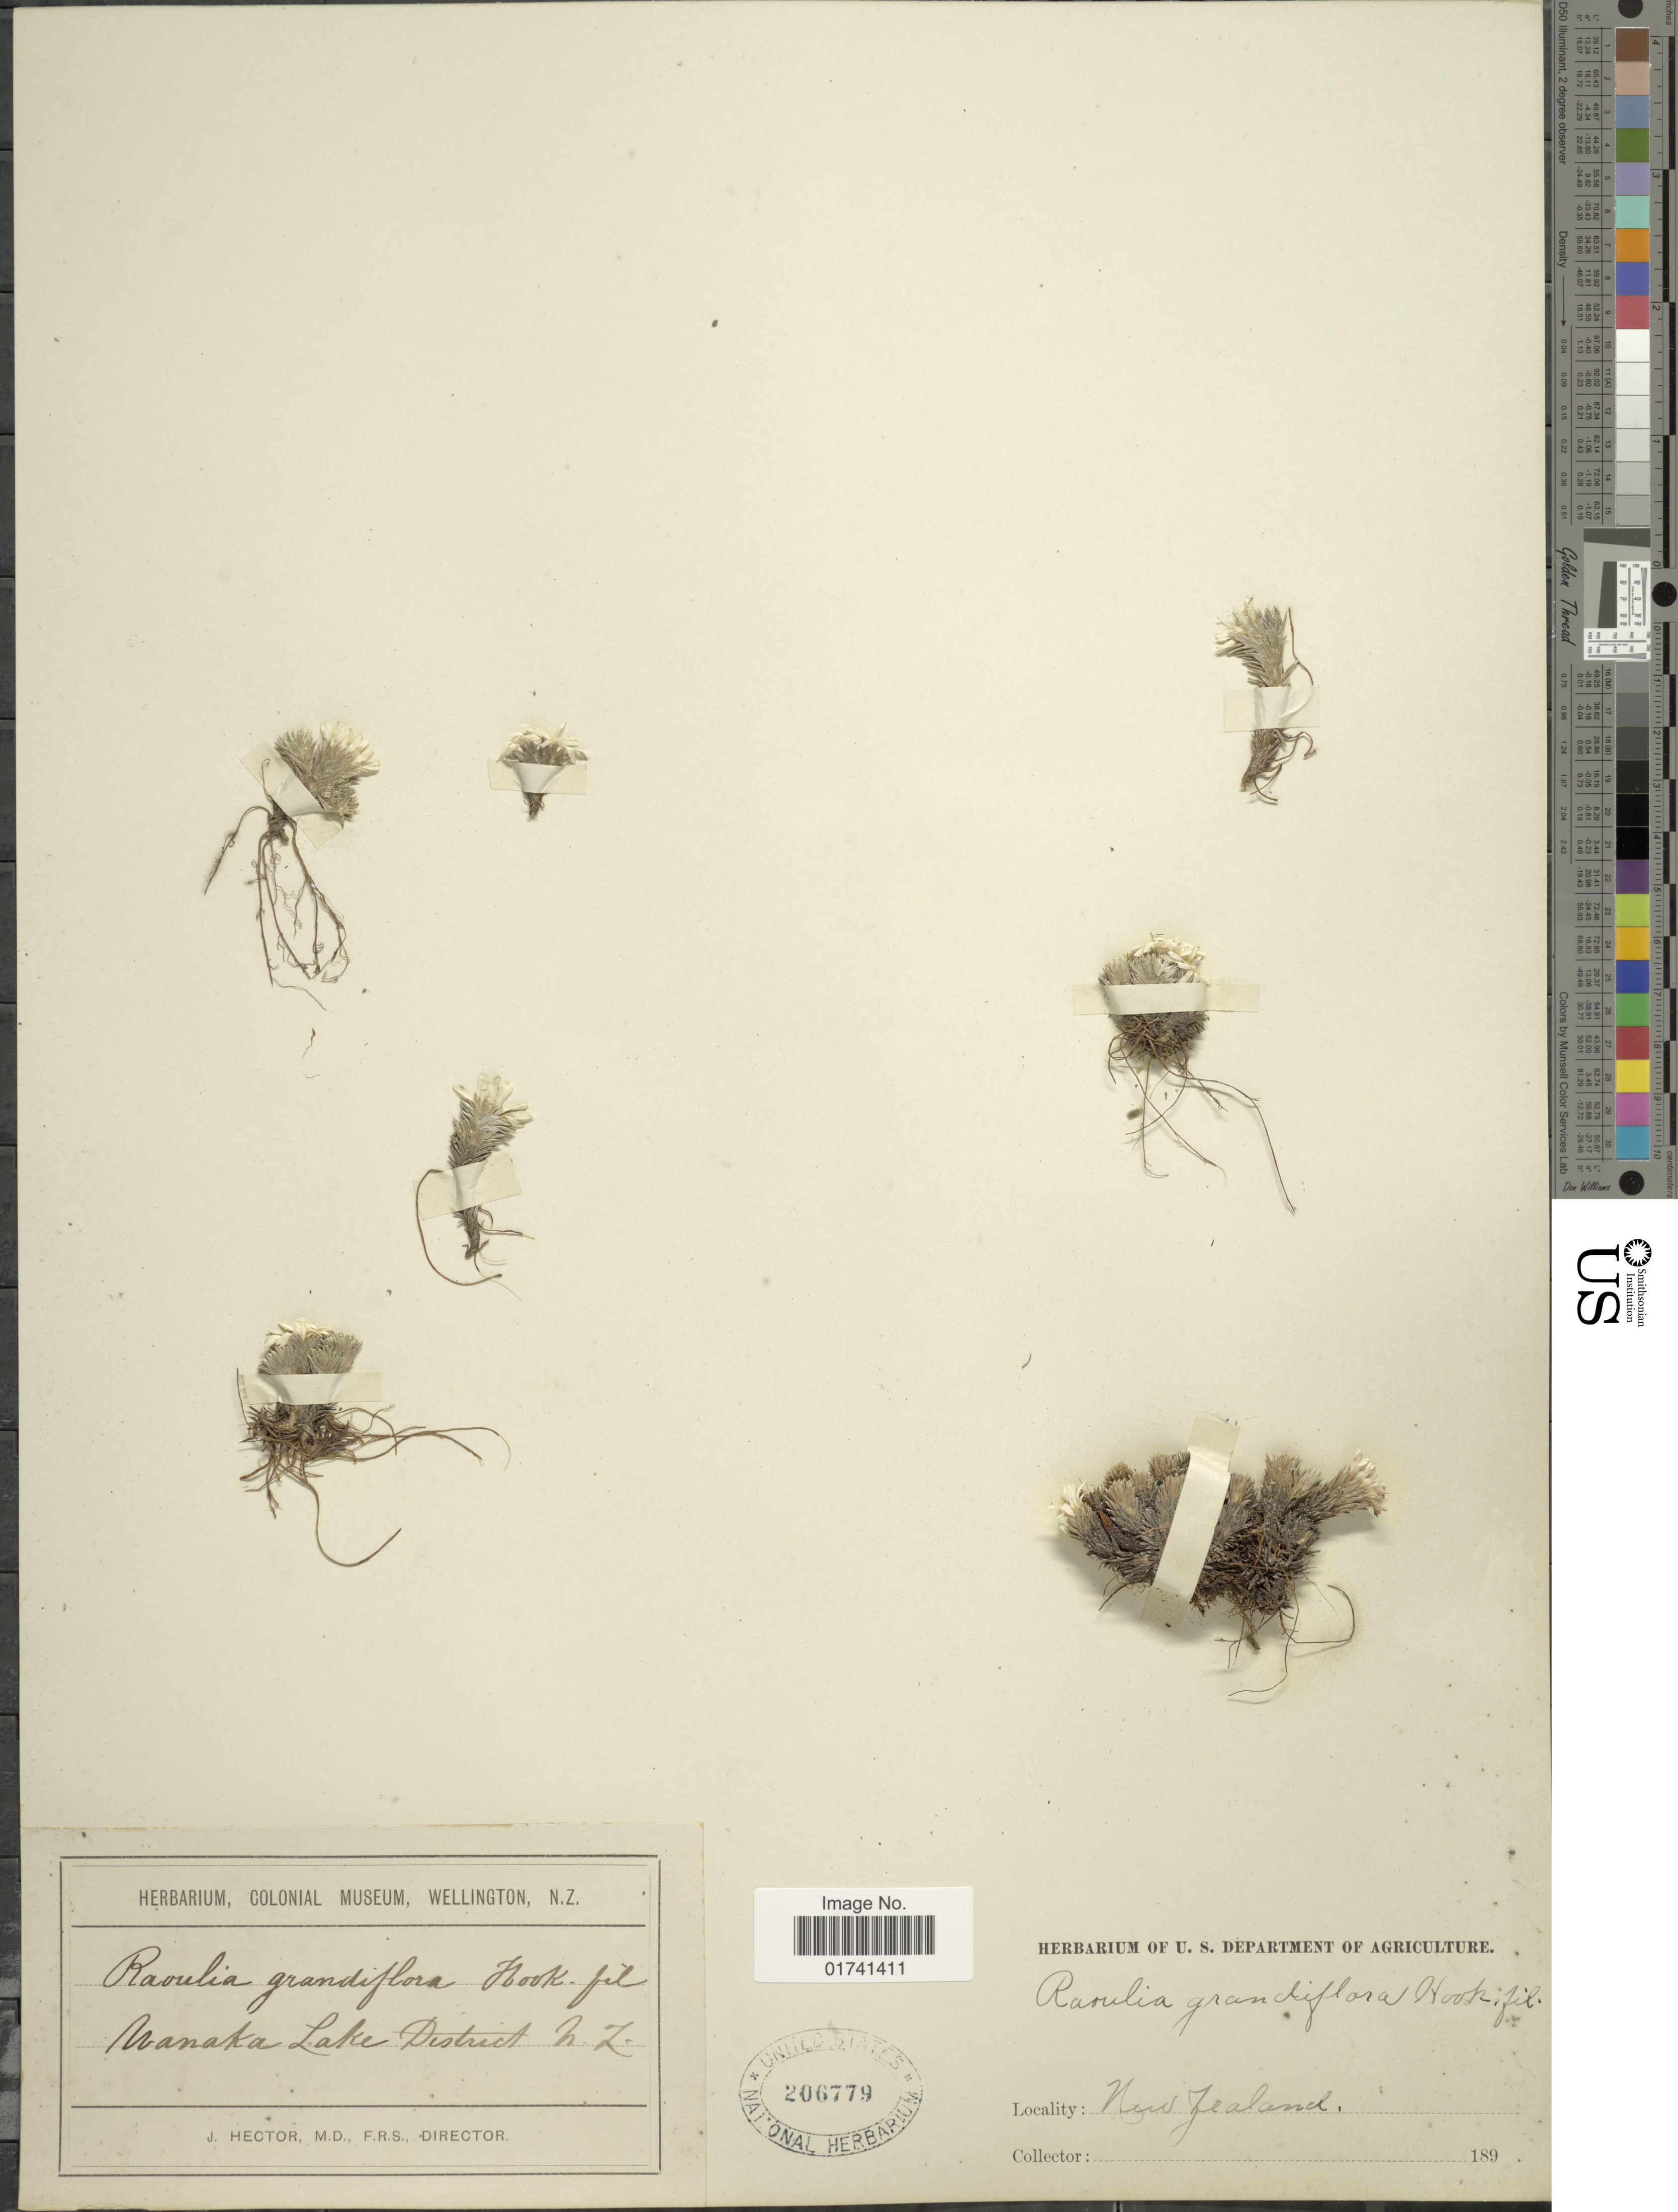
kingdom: Plantae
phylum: Tracheophyta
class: Magnoliopsida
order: Asterales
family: Asteraceae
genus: Raoulia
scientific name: Raoulia grandiflora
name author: Hook. f.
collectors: H. Jacquin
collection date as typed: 189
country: New Zealand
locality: Wanaka Lake District.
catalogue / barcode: US 206779